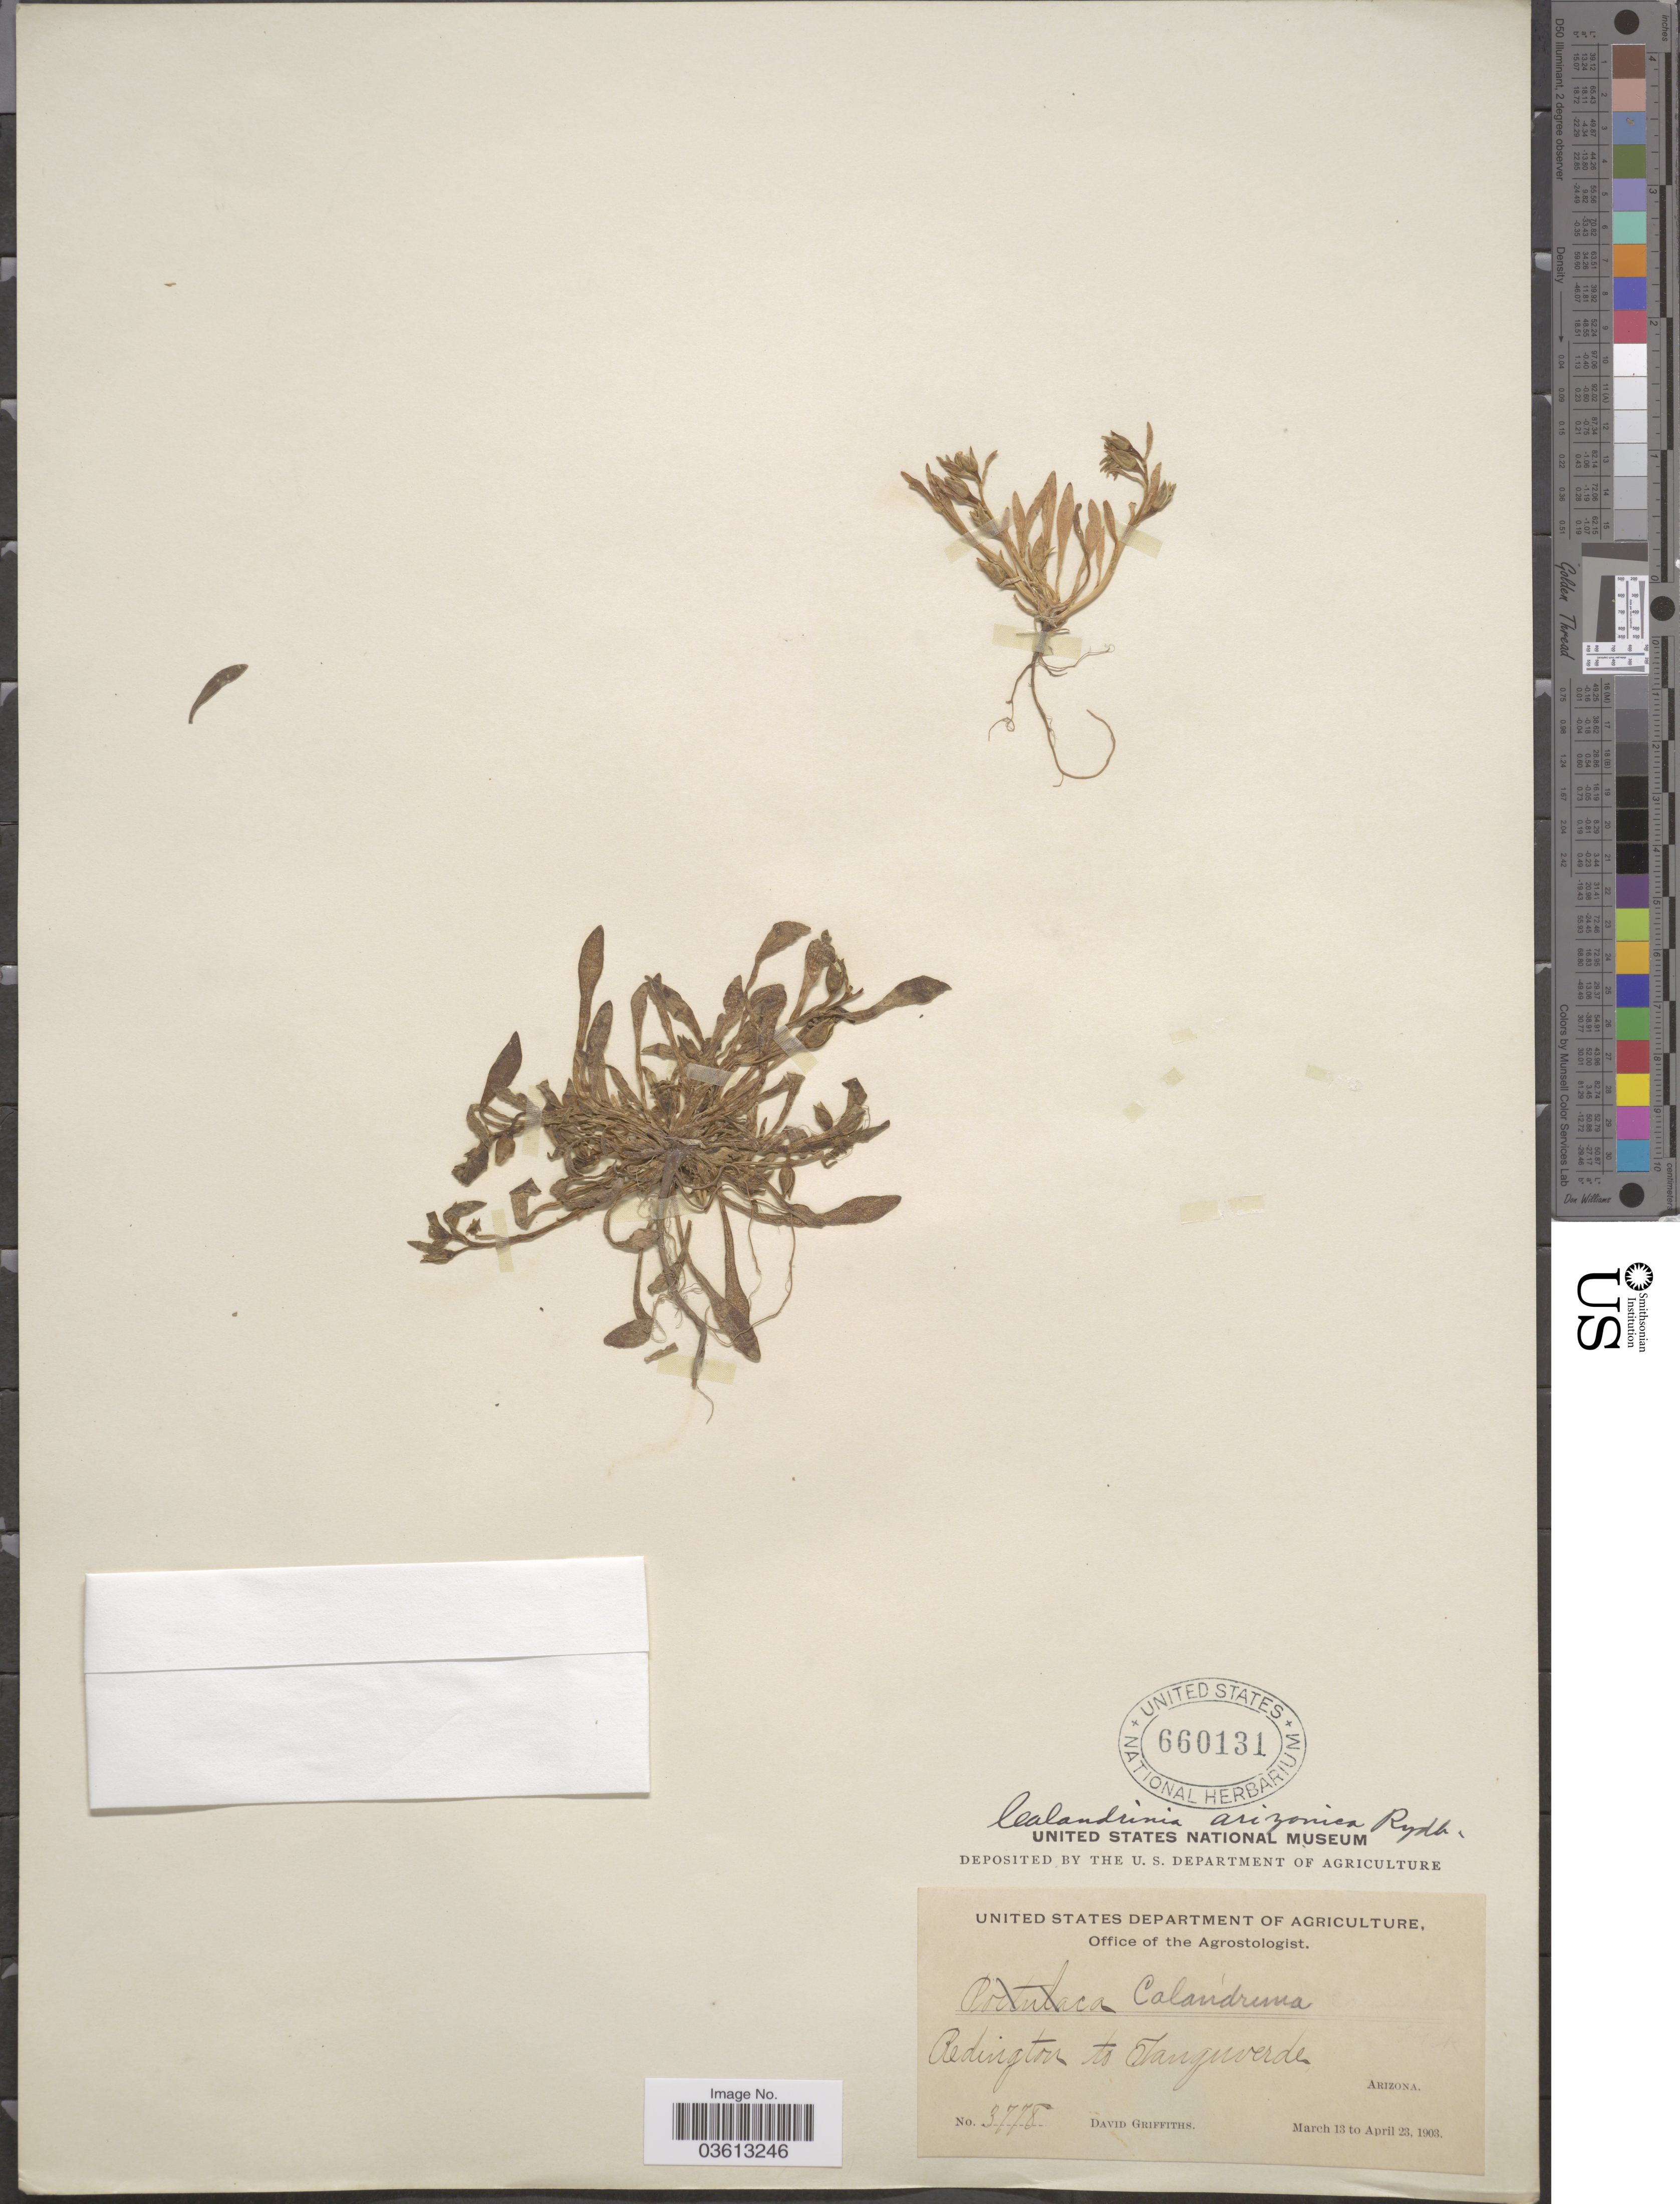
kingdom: Plantae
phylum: Tracheophyta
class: Magnoliopsida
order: Caryophyllales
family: Montiaceae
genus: Calandrinia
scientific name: Calandrinia ciliata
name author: (Ruiz & Pav.) DC.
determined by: Strong, Mark T., (BOT), Smithsonian Institution - National Museum of Natural History (UNITED STATES)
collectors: D. Griffiths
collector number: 3778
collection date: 1903-03-13/1903-04-23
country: United States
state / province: Arizona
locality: Redington to Tanquverde.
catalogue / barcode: US 660131